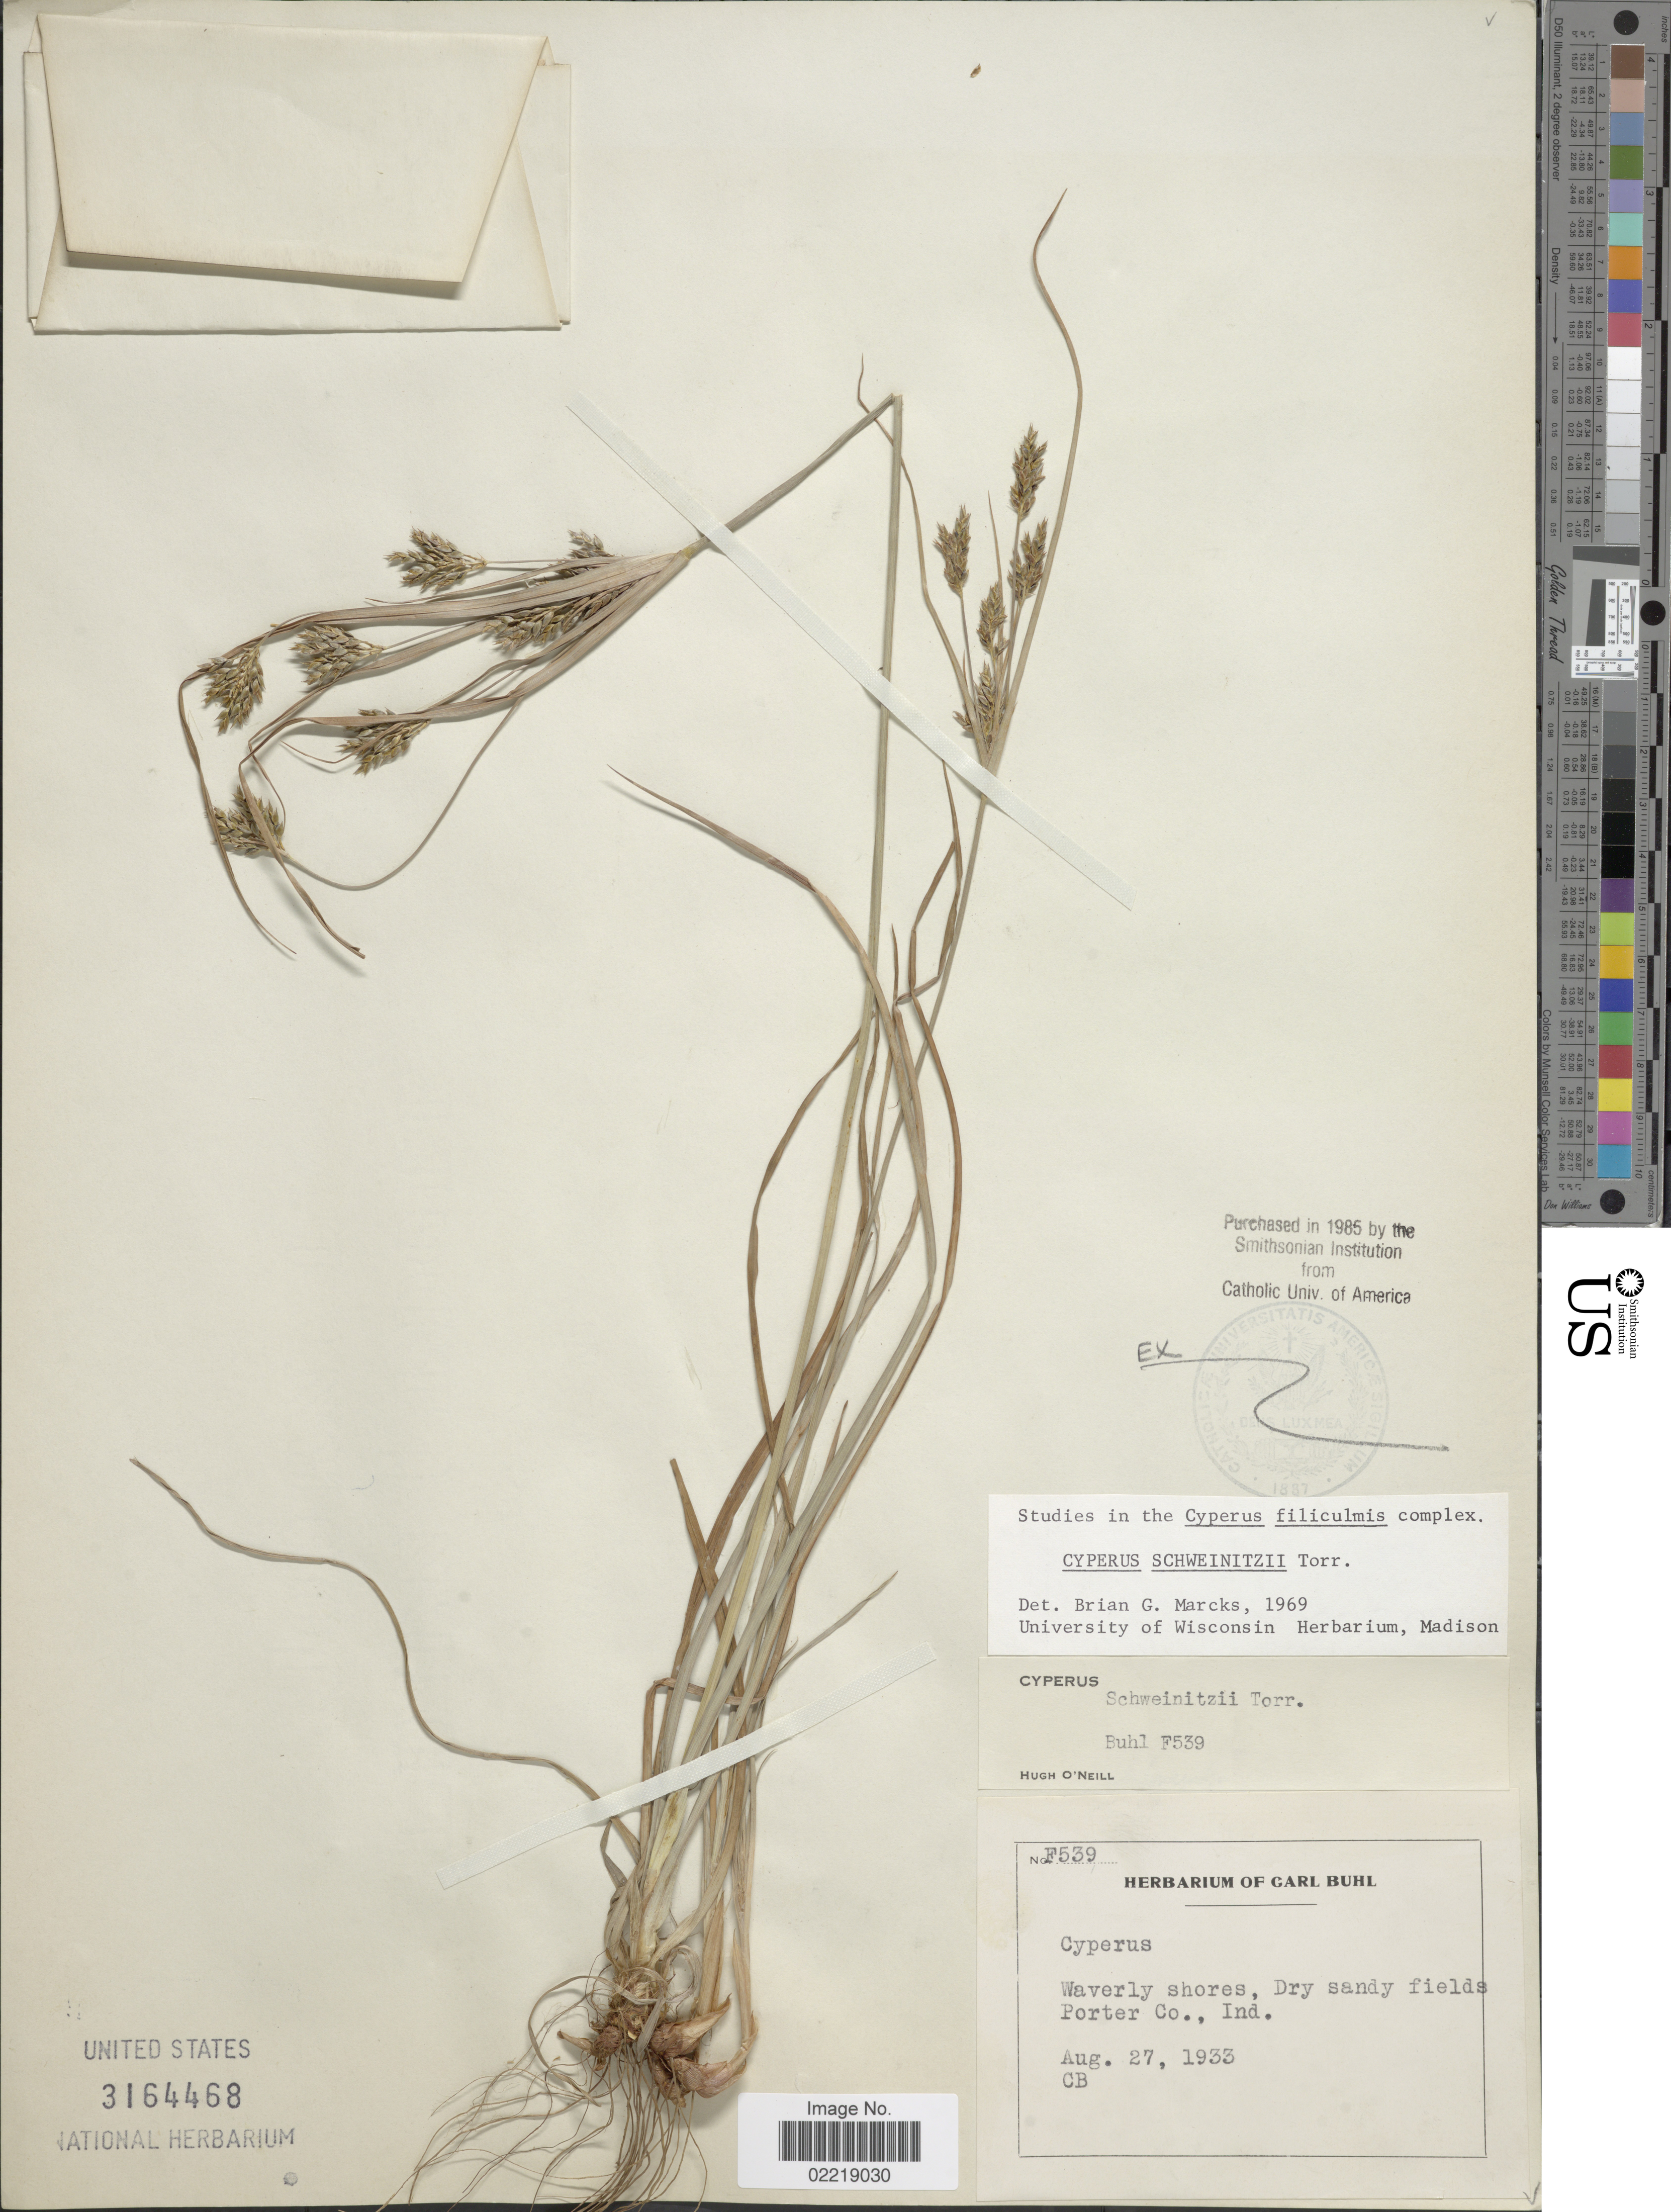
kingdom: Plantae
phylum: Tracheophyta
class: Liliopsida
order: Poales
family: Cyperaceae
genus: Cyperus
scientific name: Cyperus schweinitzii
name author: Torr.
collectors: Ex herb. Carl Buhl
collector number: F539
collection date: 1933-08-27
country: United States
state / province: Indiana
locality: Waverly shores, Dry sandy fields, Porter Co.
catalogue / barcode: US 3164468